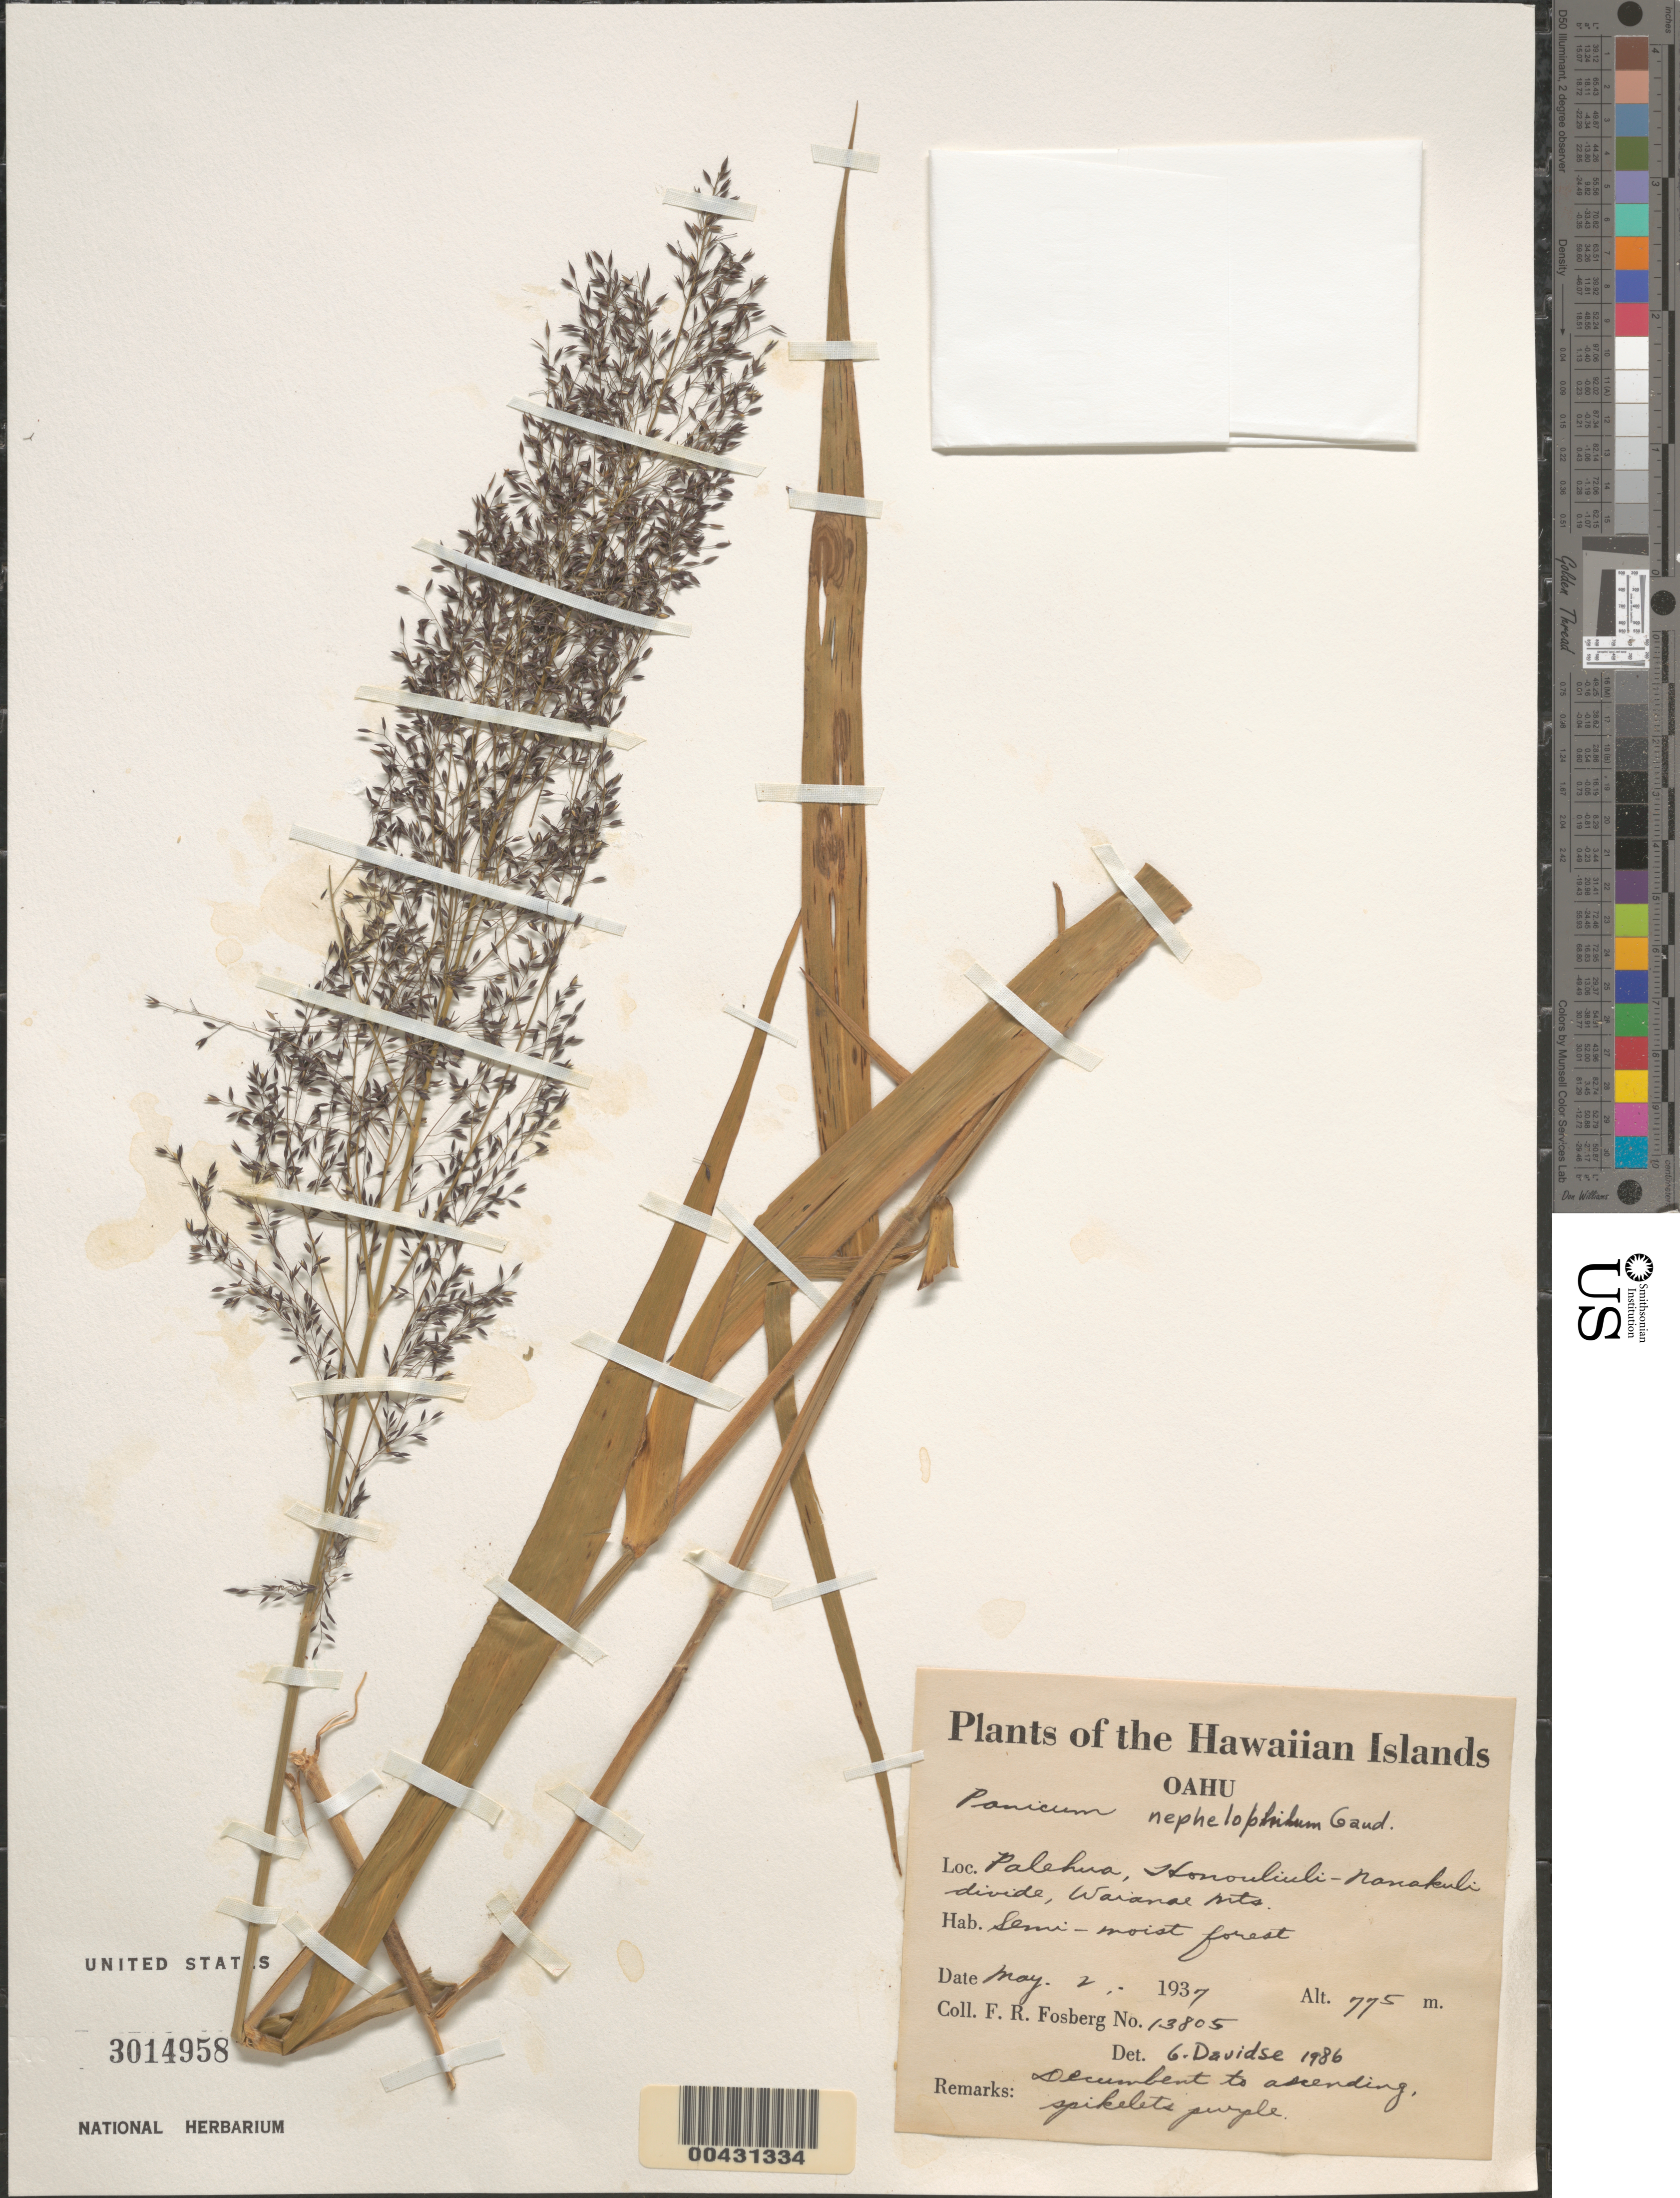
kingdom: Plantae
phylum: Tracheophyta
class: Liliopsida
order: Poales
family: Poaceae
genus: Panicum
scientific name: Panicum nephelophilum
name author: Gaudich.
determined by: Davidse, Gerrit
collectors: F. R. Fosberg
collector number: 13805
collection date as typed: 2 May 1937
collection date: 1937-05-02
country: United States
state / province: Hawaii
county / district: Honolulu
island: Oahu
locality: Palehua, Honolulu-Nanakuli divide, Waianae Mountains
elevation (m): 775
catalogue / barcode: US 3014958